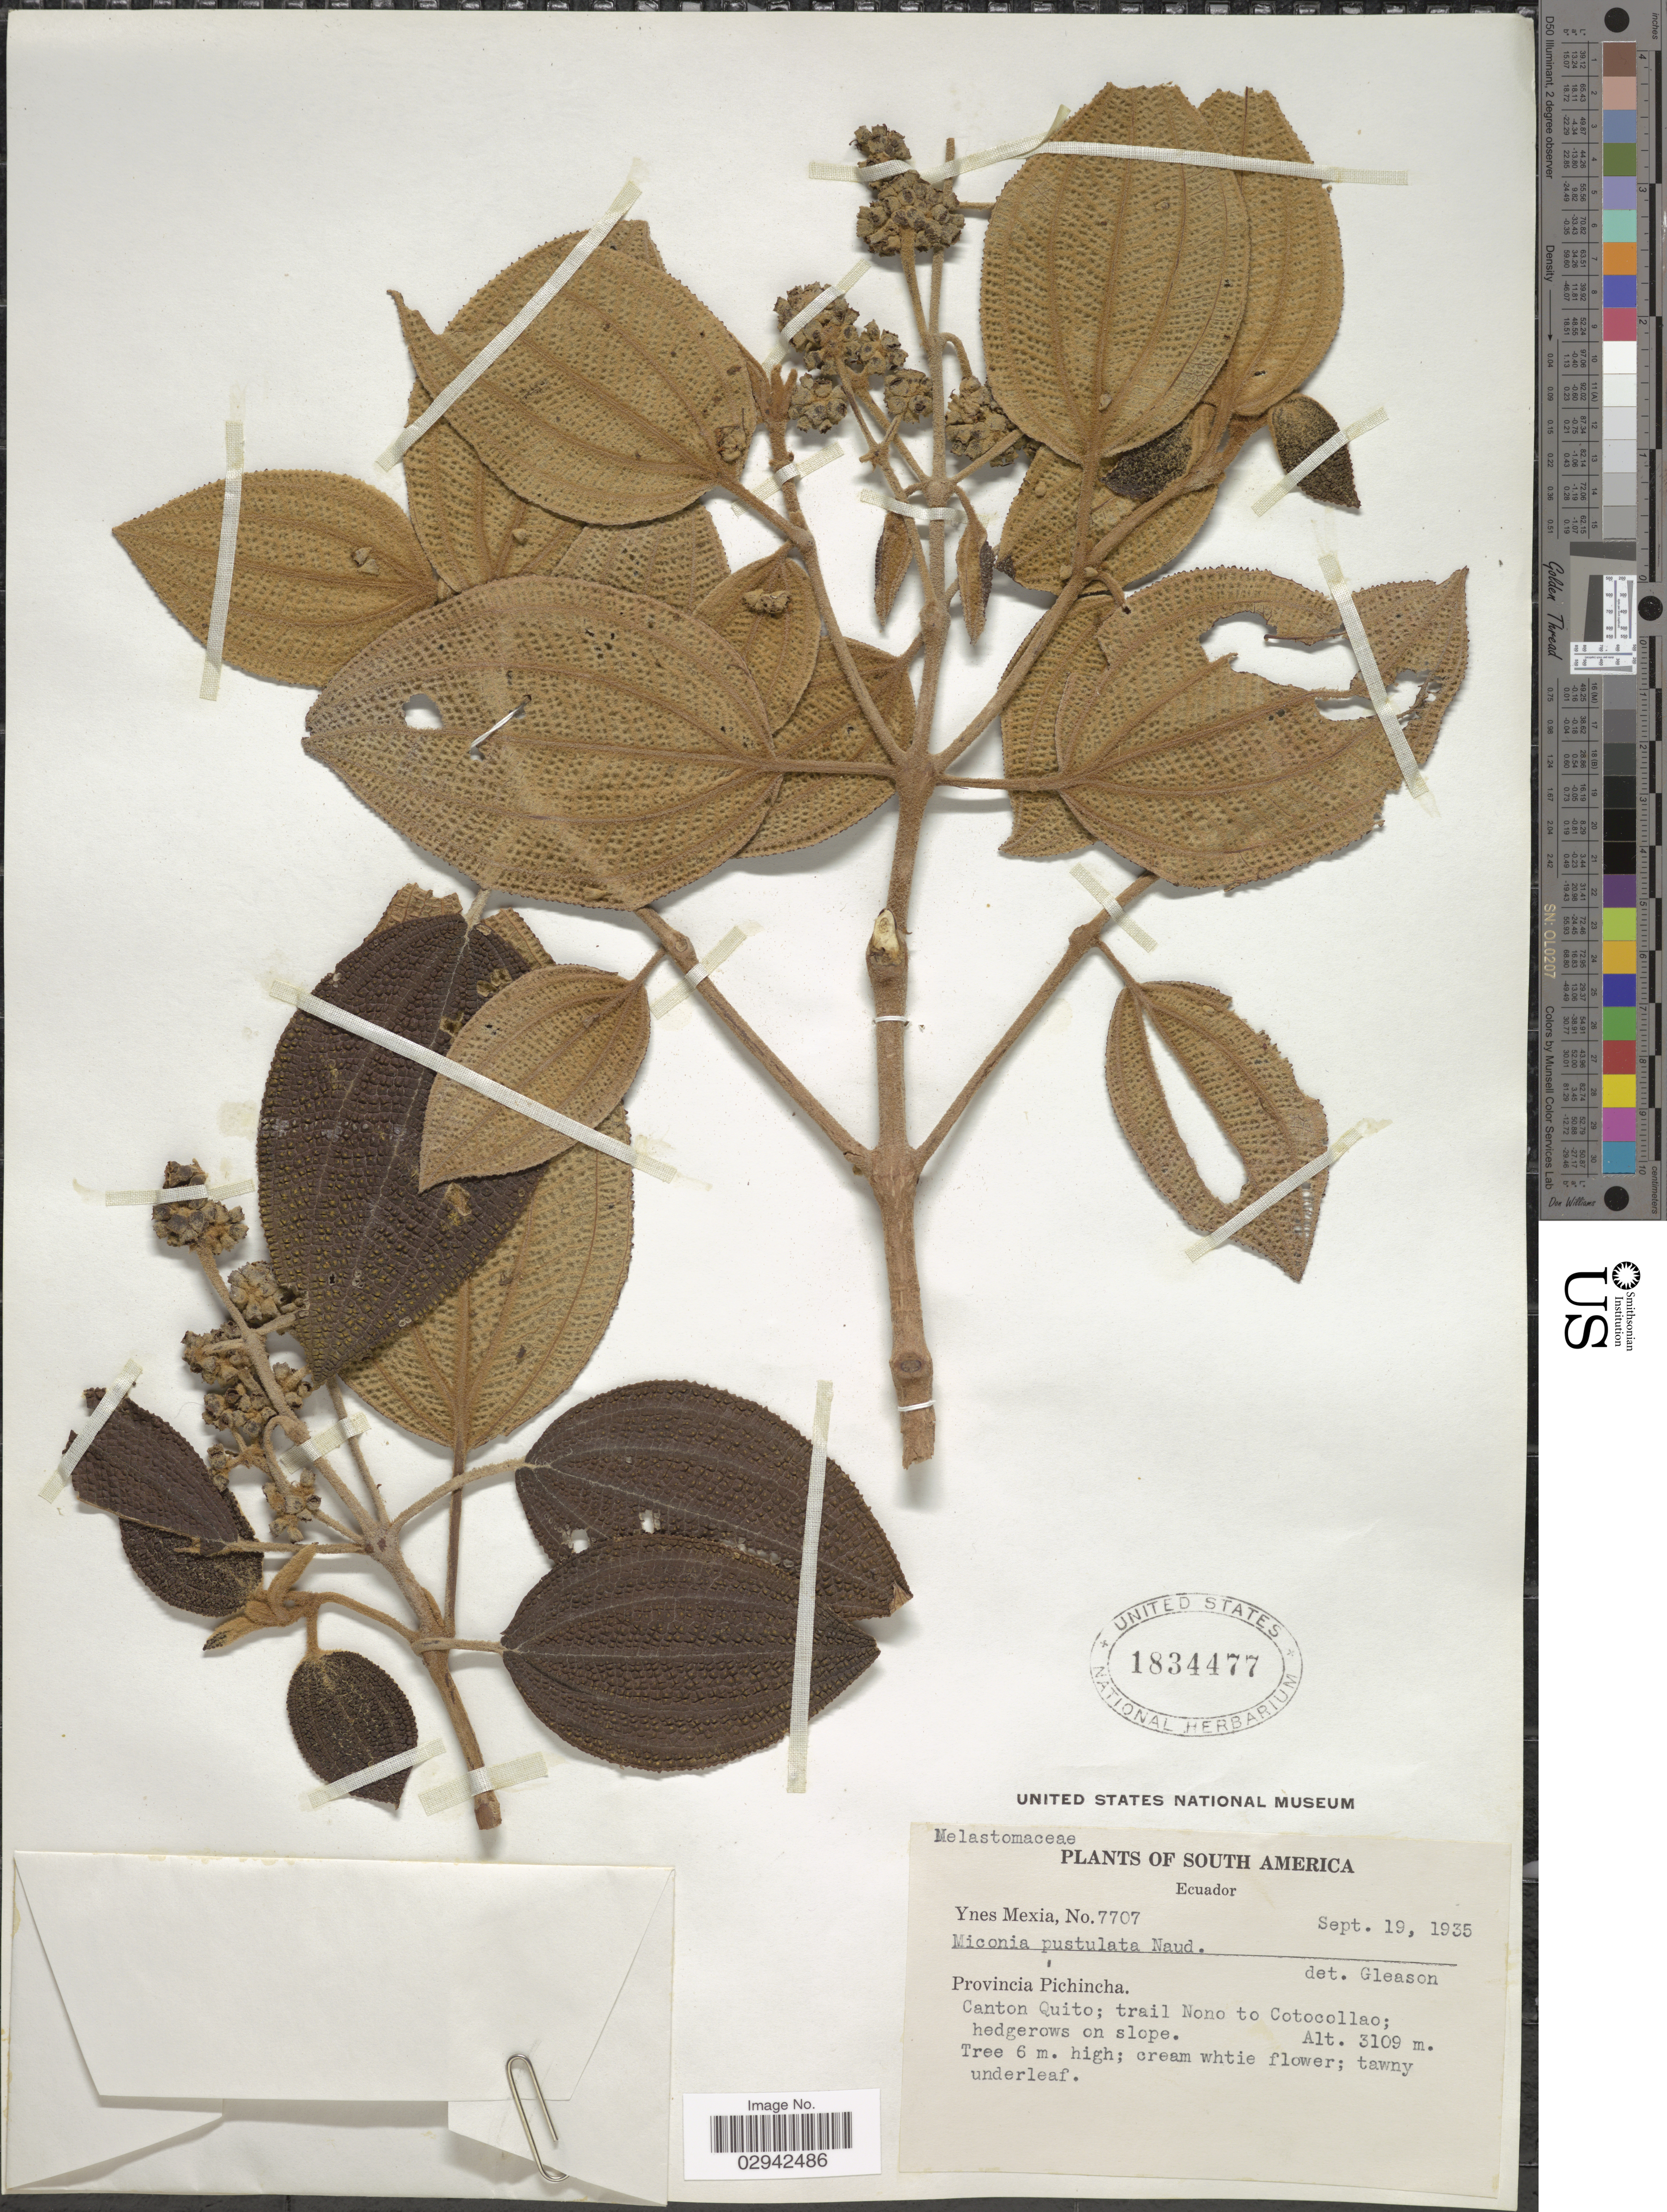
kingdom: Plantae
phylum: Tracheophyta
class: Magnoliopsida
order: Myrtales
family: Melastomataceae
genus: Miconia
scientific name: Miconia pustulata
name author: Naudin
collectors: Y. Mexia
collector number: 7707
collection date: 1935-09-19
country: Ecuador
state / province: Pichincha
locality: Canton Quito; trail Nono to Cotocollao.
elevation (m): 3109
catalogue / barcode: US 1834477